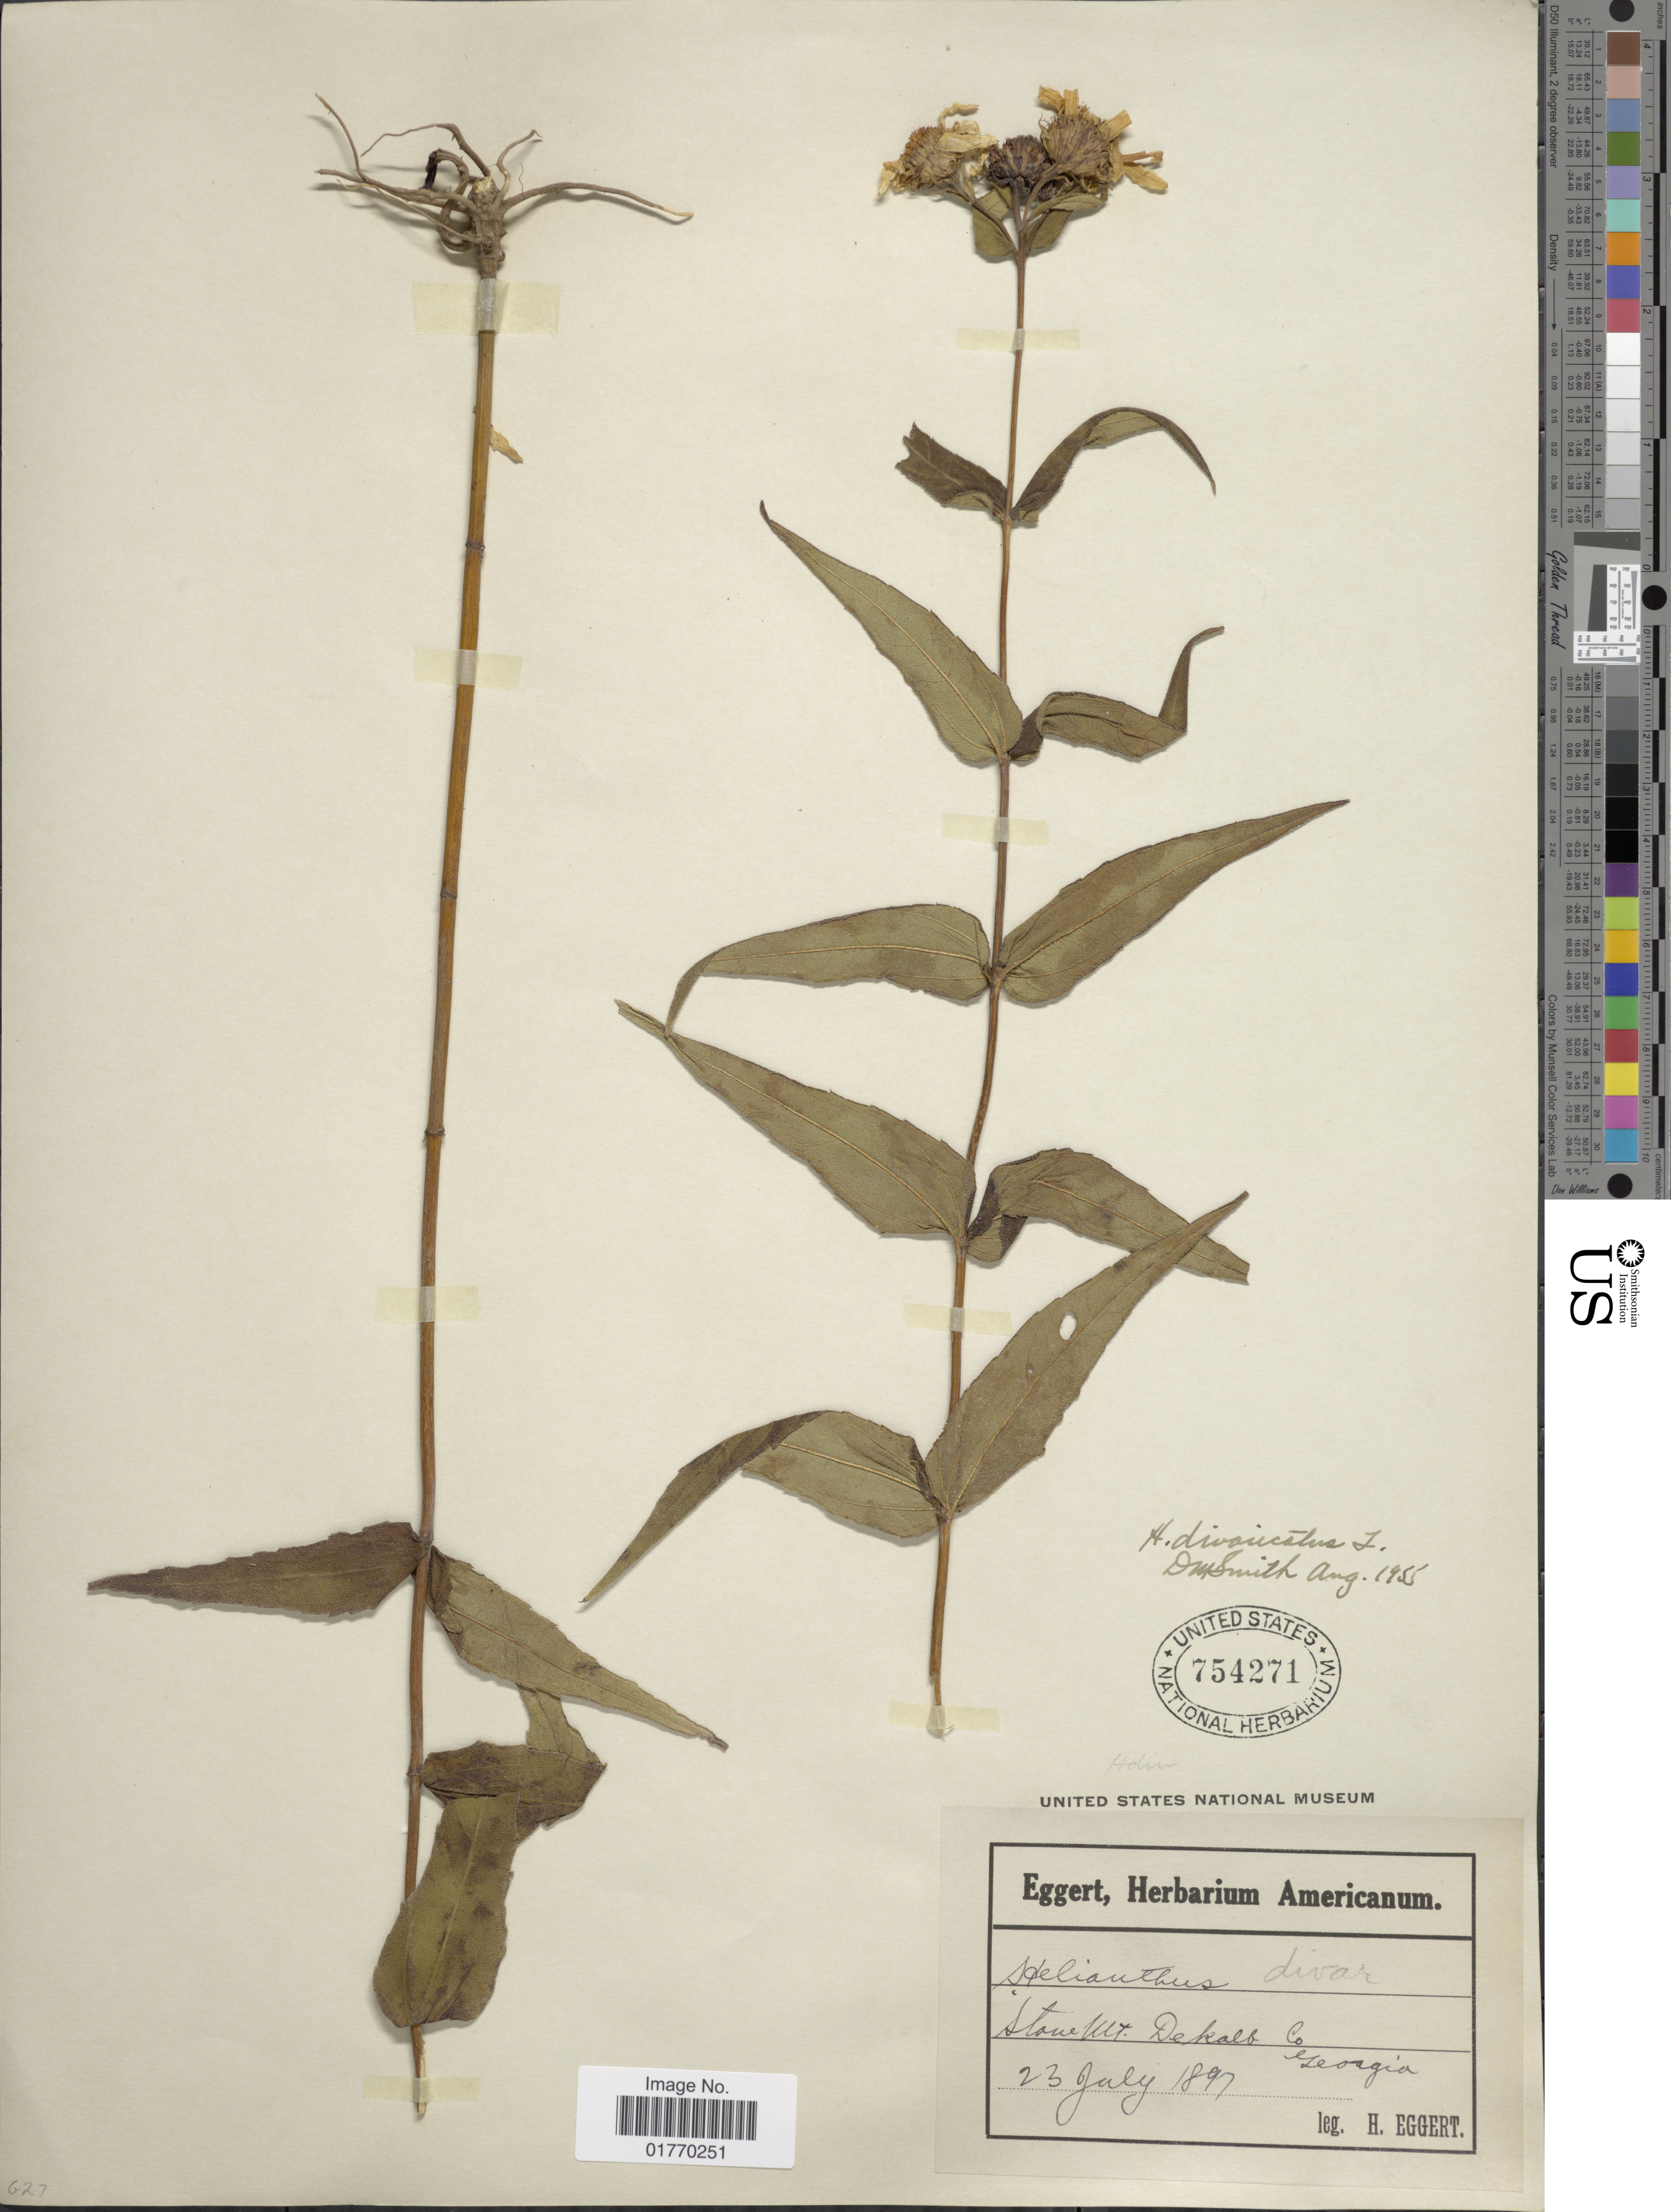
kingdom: Plantae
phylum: Tracheophyta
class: Magnoliopsida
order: Asterales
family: Asteraceae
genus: Helianthus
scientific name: Helianthus divaricatus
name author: L.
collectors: H. Eggert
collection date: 1897-07-23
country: United States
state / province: Georgia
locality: Stone Mt., Dekalb Co.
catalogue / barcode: US 754271